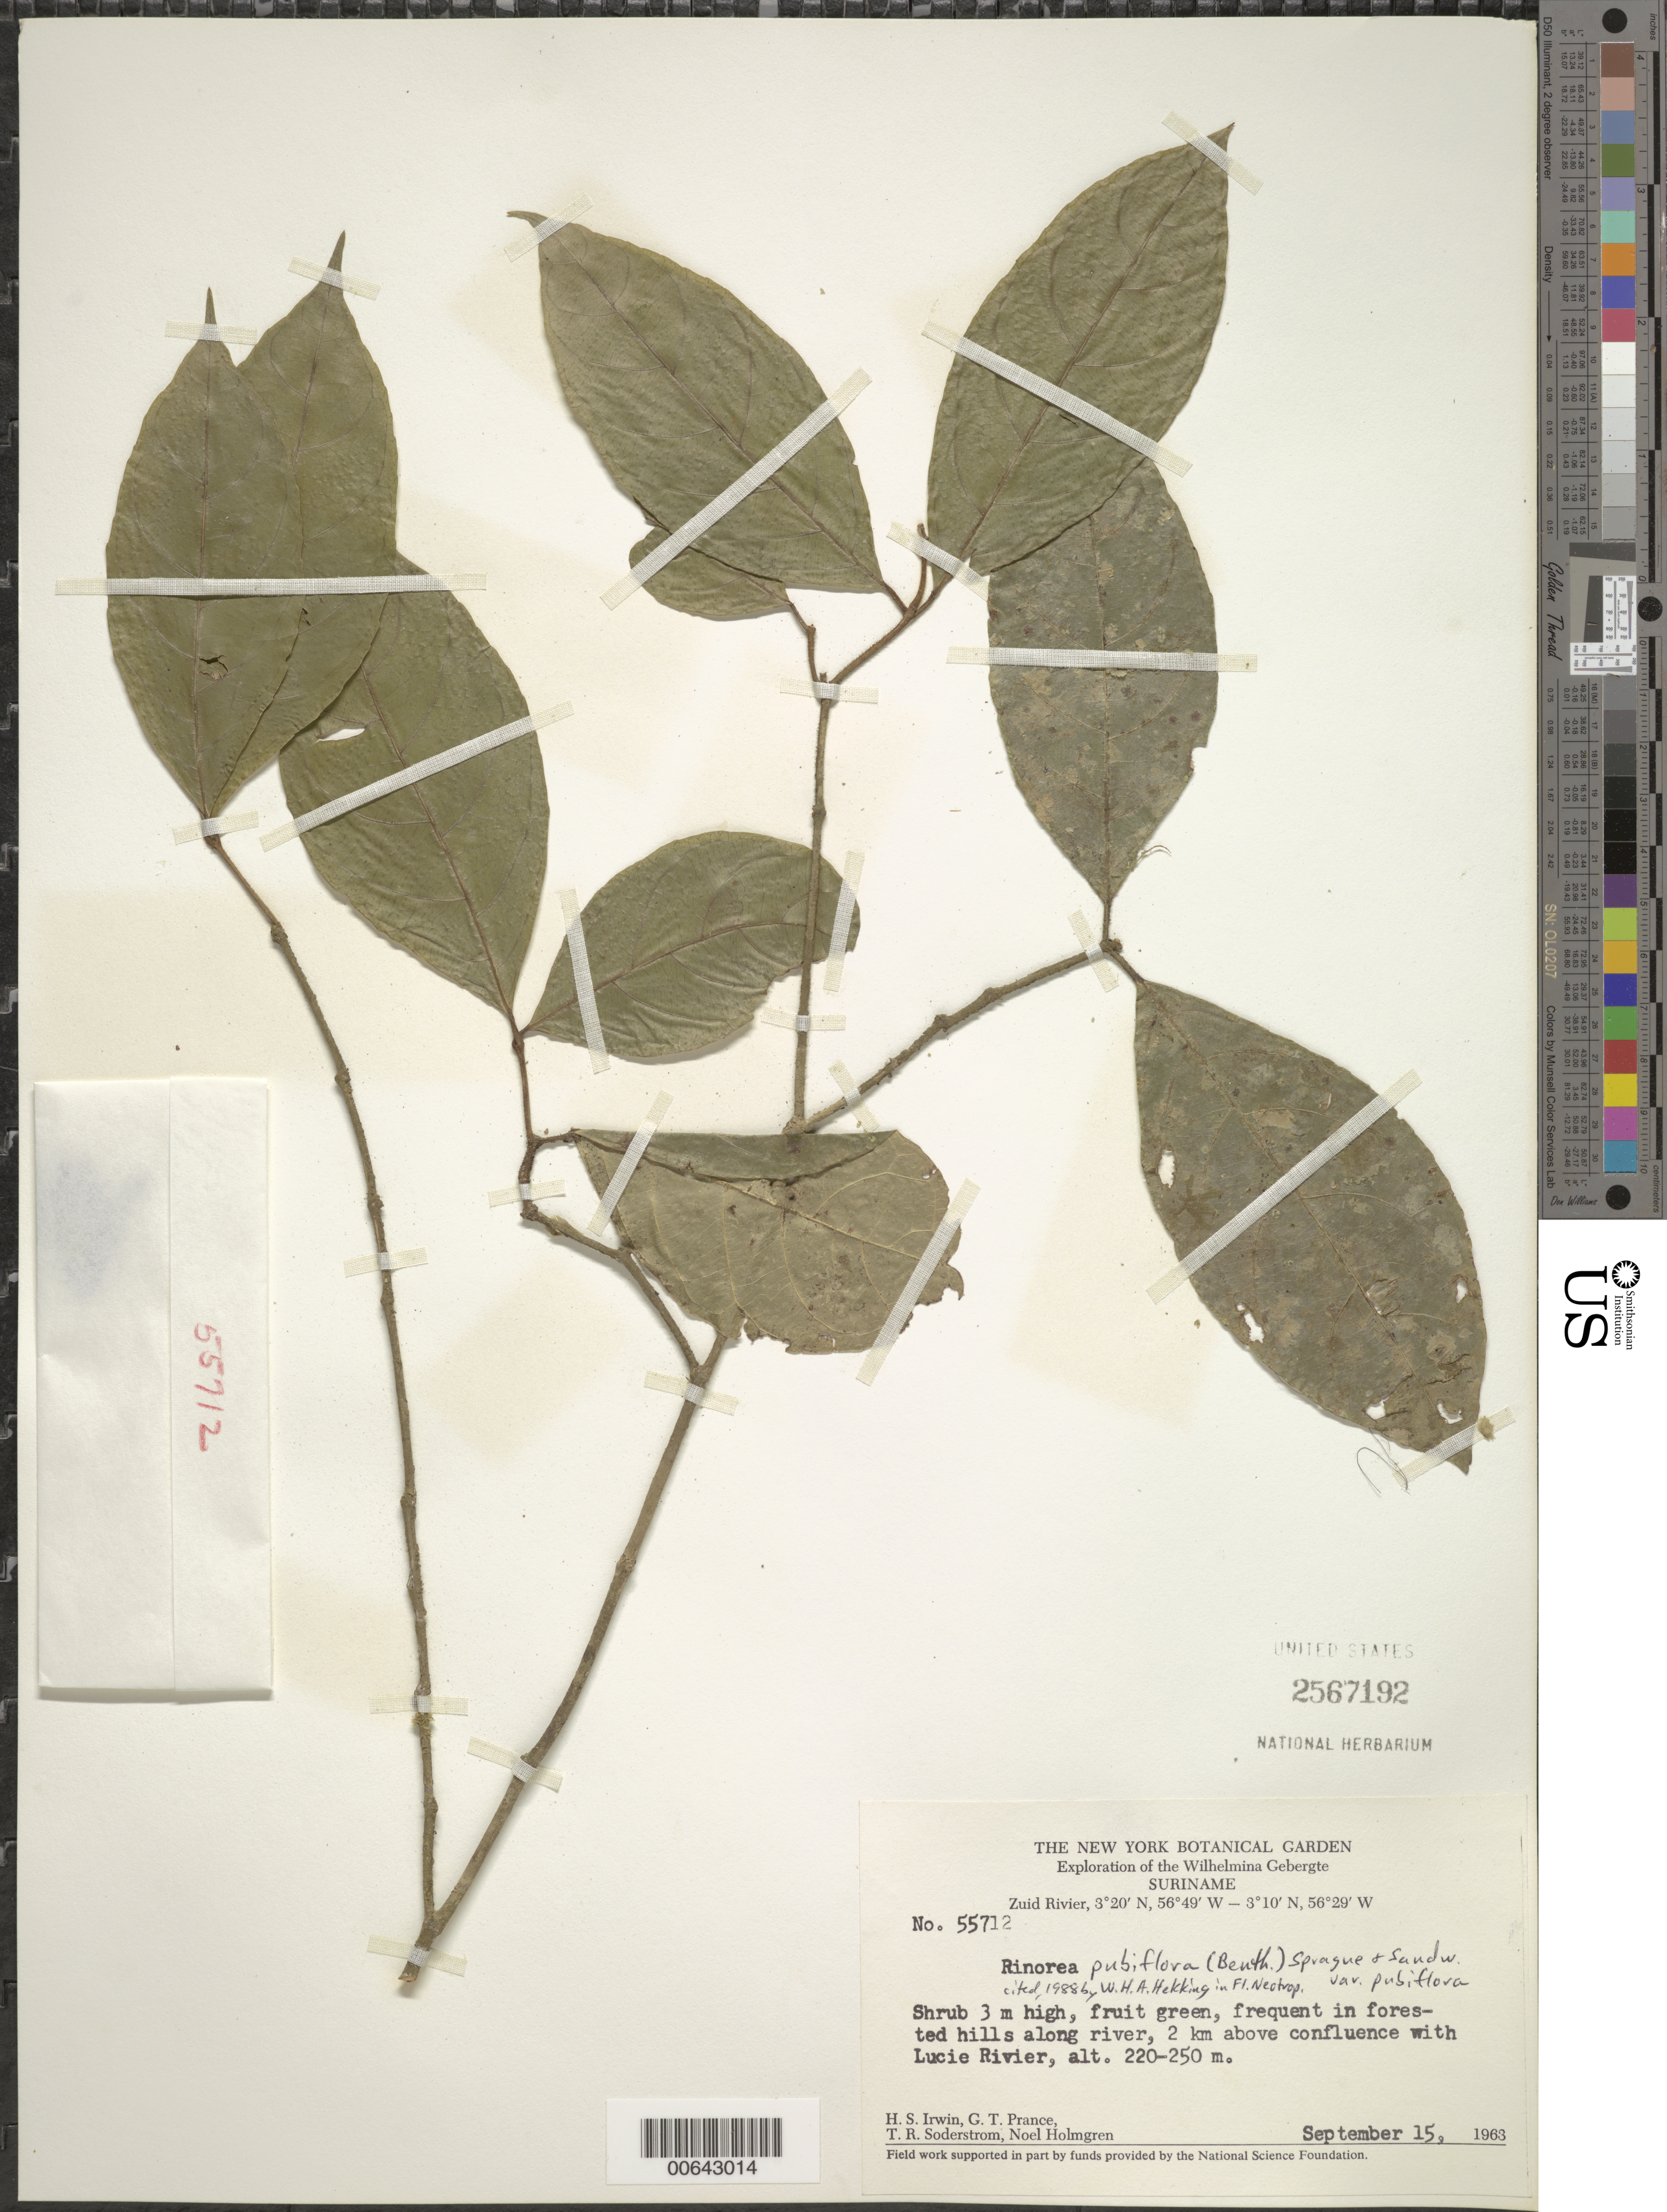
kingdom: Plantae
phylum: Tracheophyta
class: Magnoliopsida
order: Malpighiales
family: Violaceae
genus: Rinorea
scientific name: Rinorea pubiflora var. pubiflora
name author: (Benth.) Sprague & Sandwith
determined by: Hekking, W. H. A.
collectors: H. Irwin, G. T. Prance, T. R. Soderstrom & N. H. Holmgren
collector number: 55712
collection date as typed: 15-Sep-63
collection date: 1963-09-15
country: Suriname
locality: Zuid River, 2 km above confluence with Lucie R., Wilhelmina Gebergte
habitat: Forested hills along river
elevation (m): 220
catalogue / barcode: US 2567192